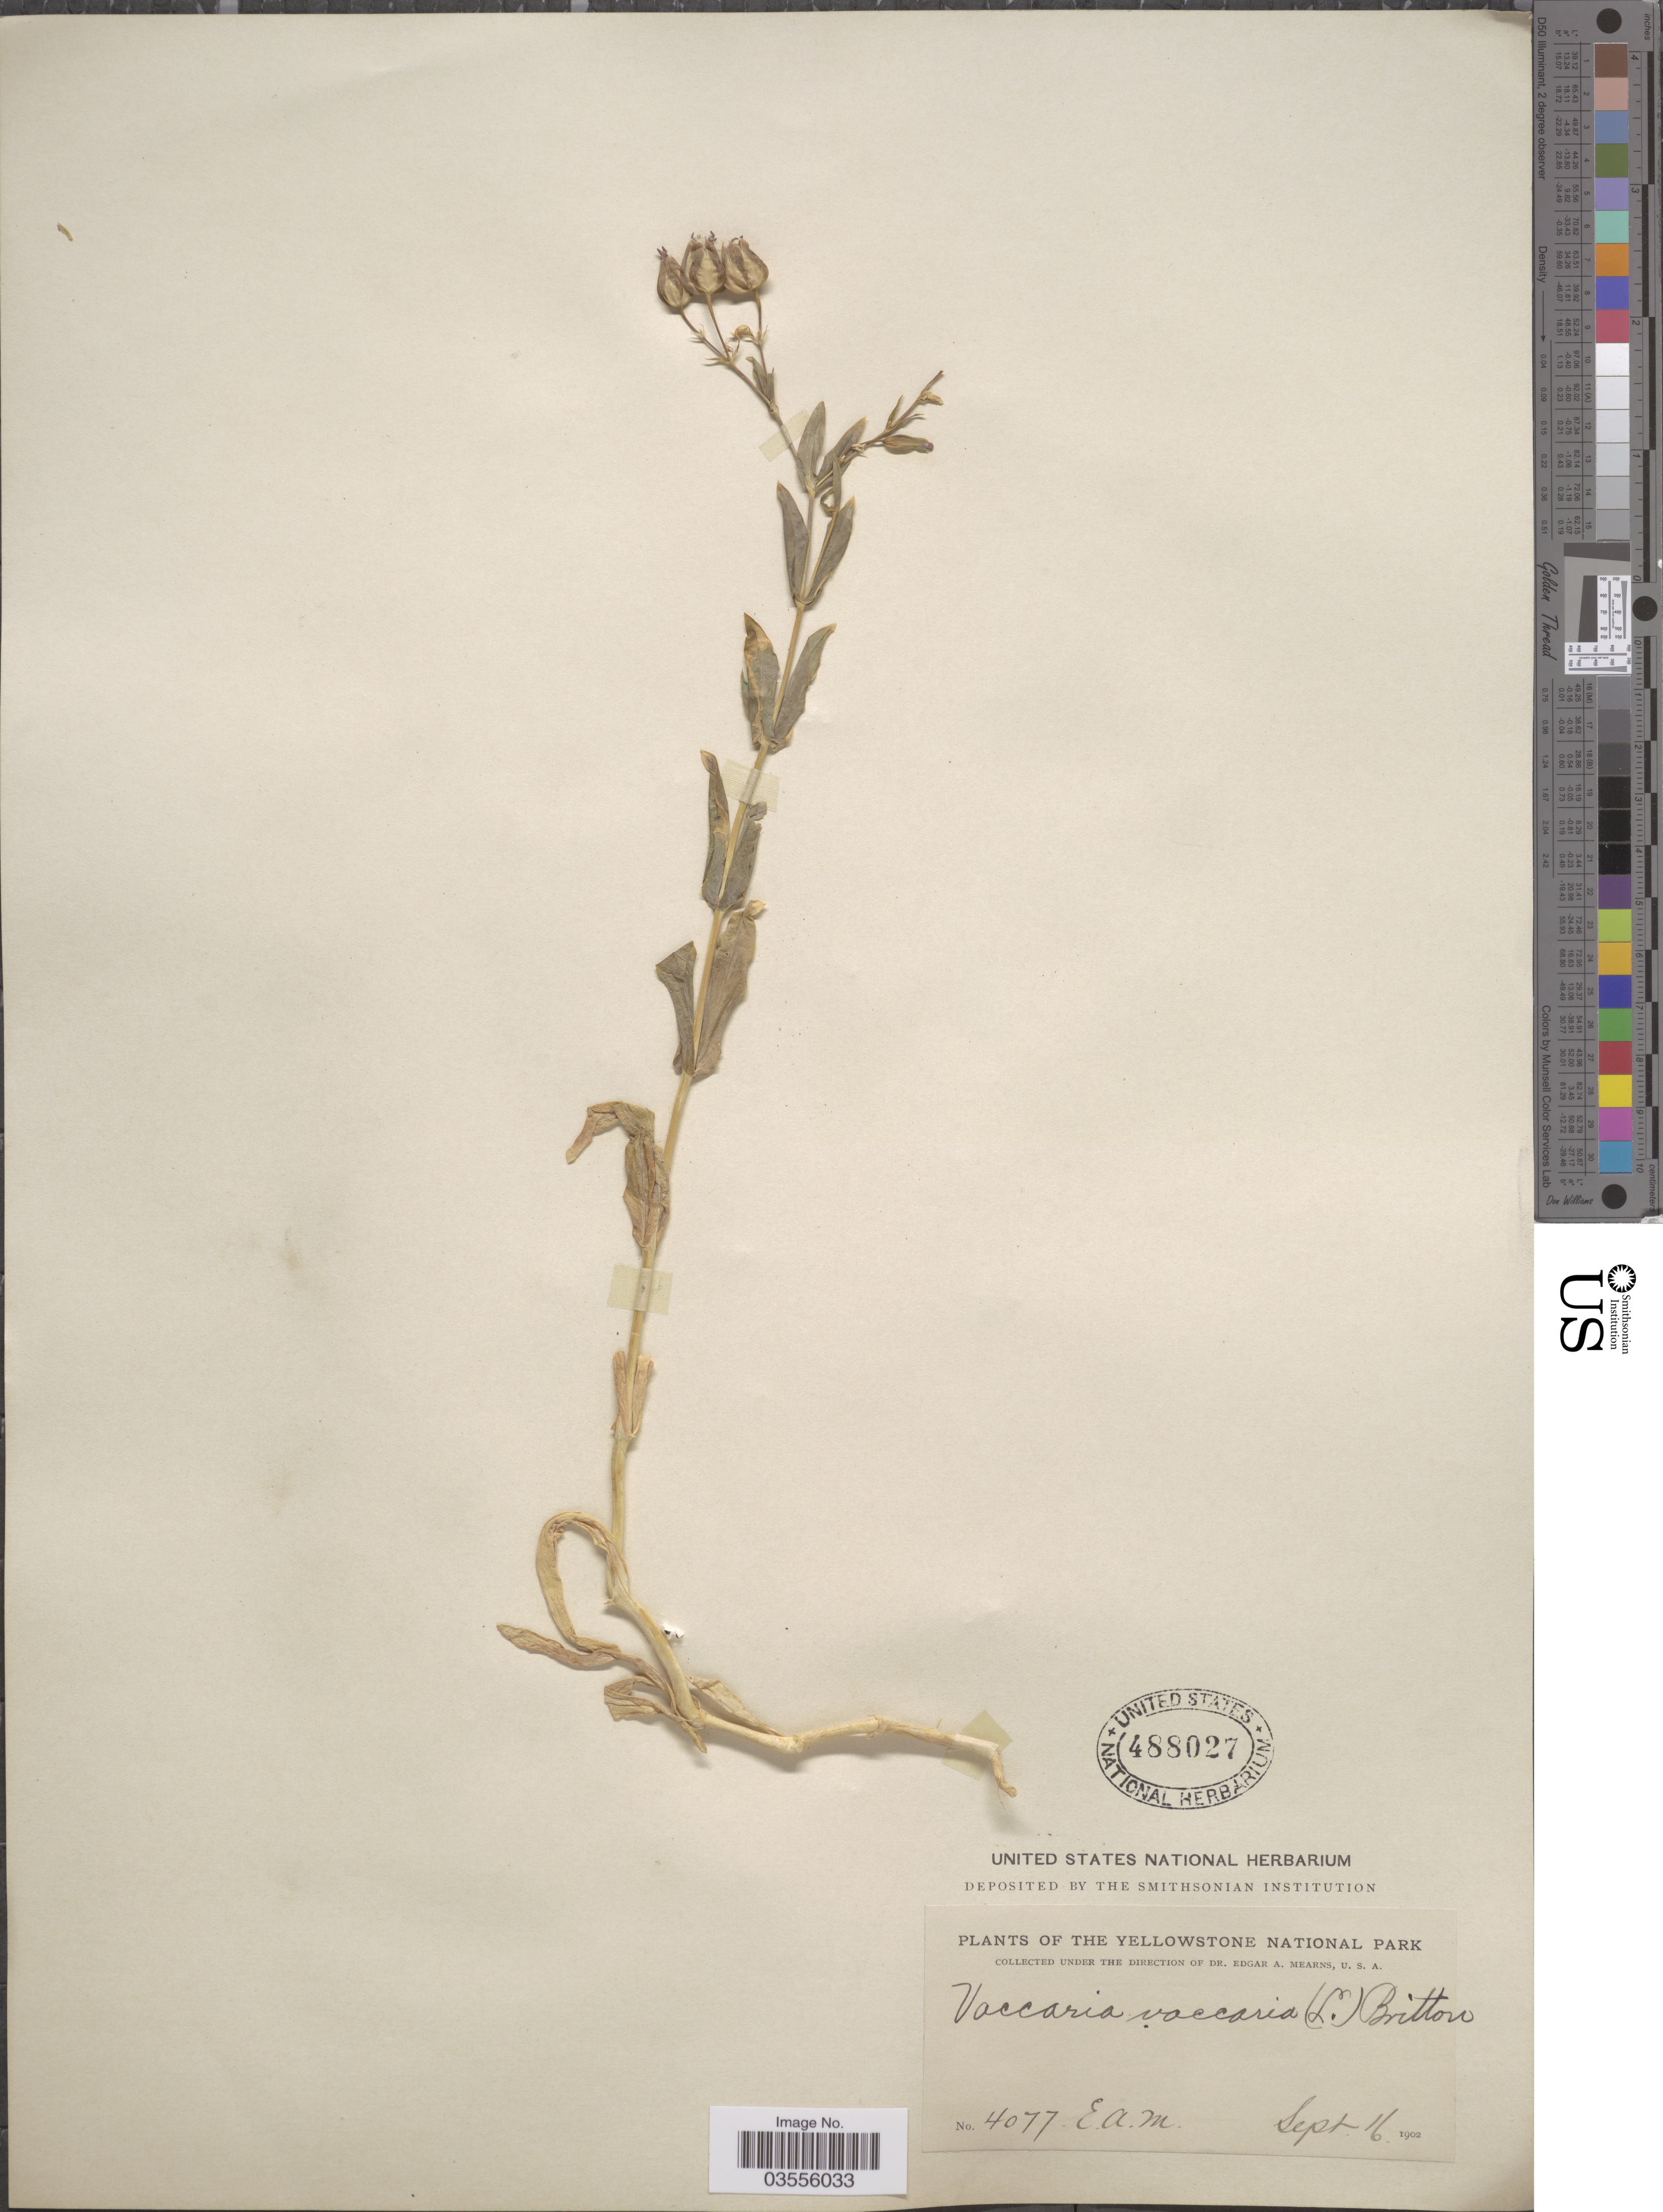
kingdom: Plantae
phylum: Tracheophyta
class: Magnoliopsida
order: Caryophyllales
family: Caryophyllaceae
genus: Gypsophila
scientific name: Gypsophila vaccaria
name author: (L.) Sm.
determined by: Strong, M. T., (US), Smithsonian Institution - National Museum of Natural History (UNITED STATES)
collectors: E. A. Mearns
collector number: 4077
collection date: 1902-09-16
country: United States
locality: The Yellowstone National Park.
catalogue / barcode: US 488027